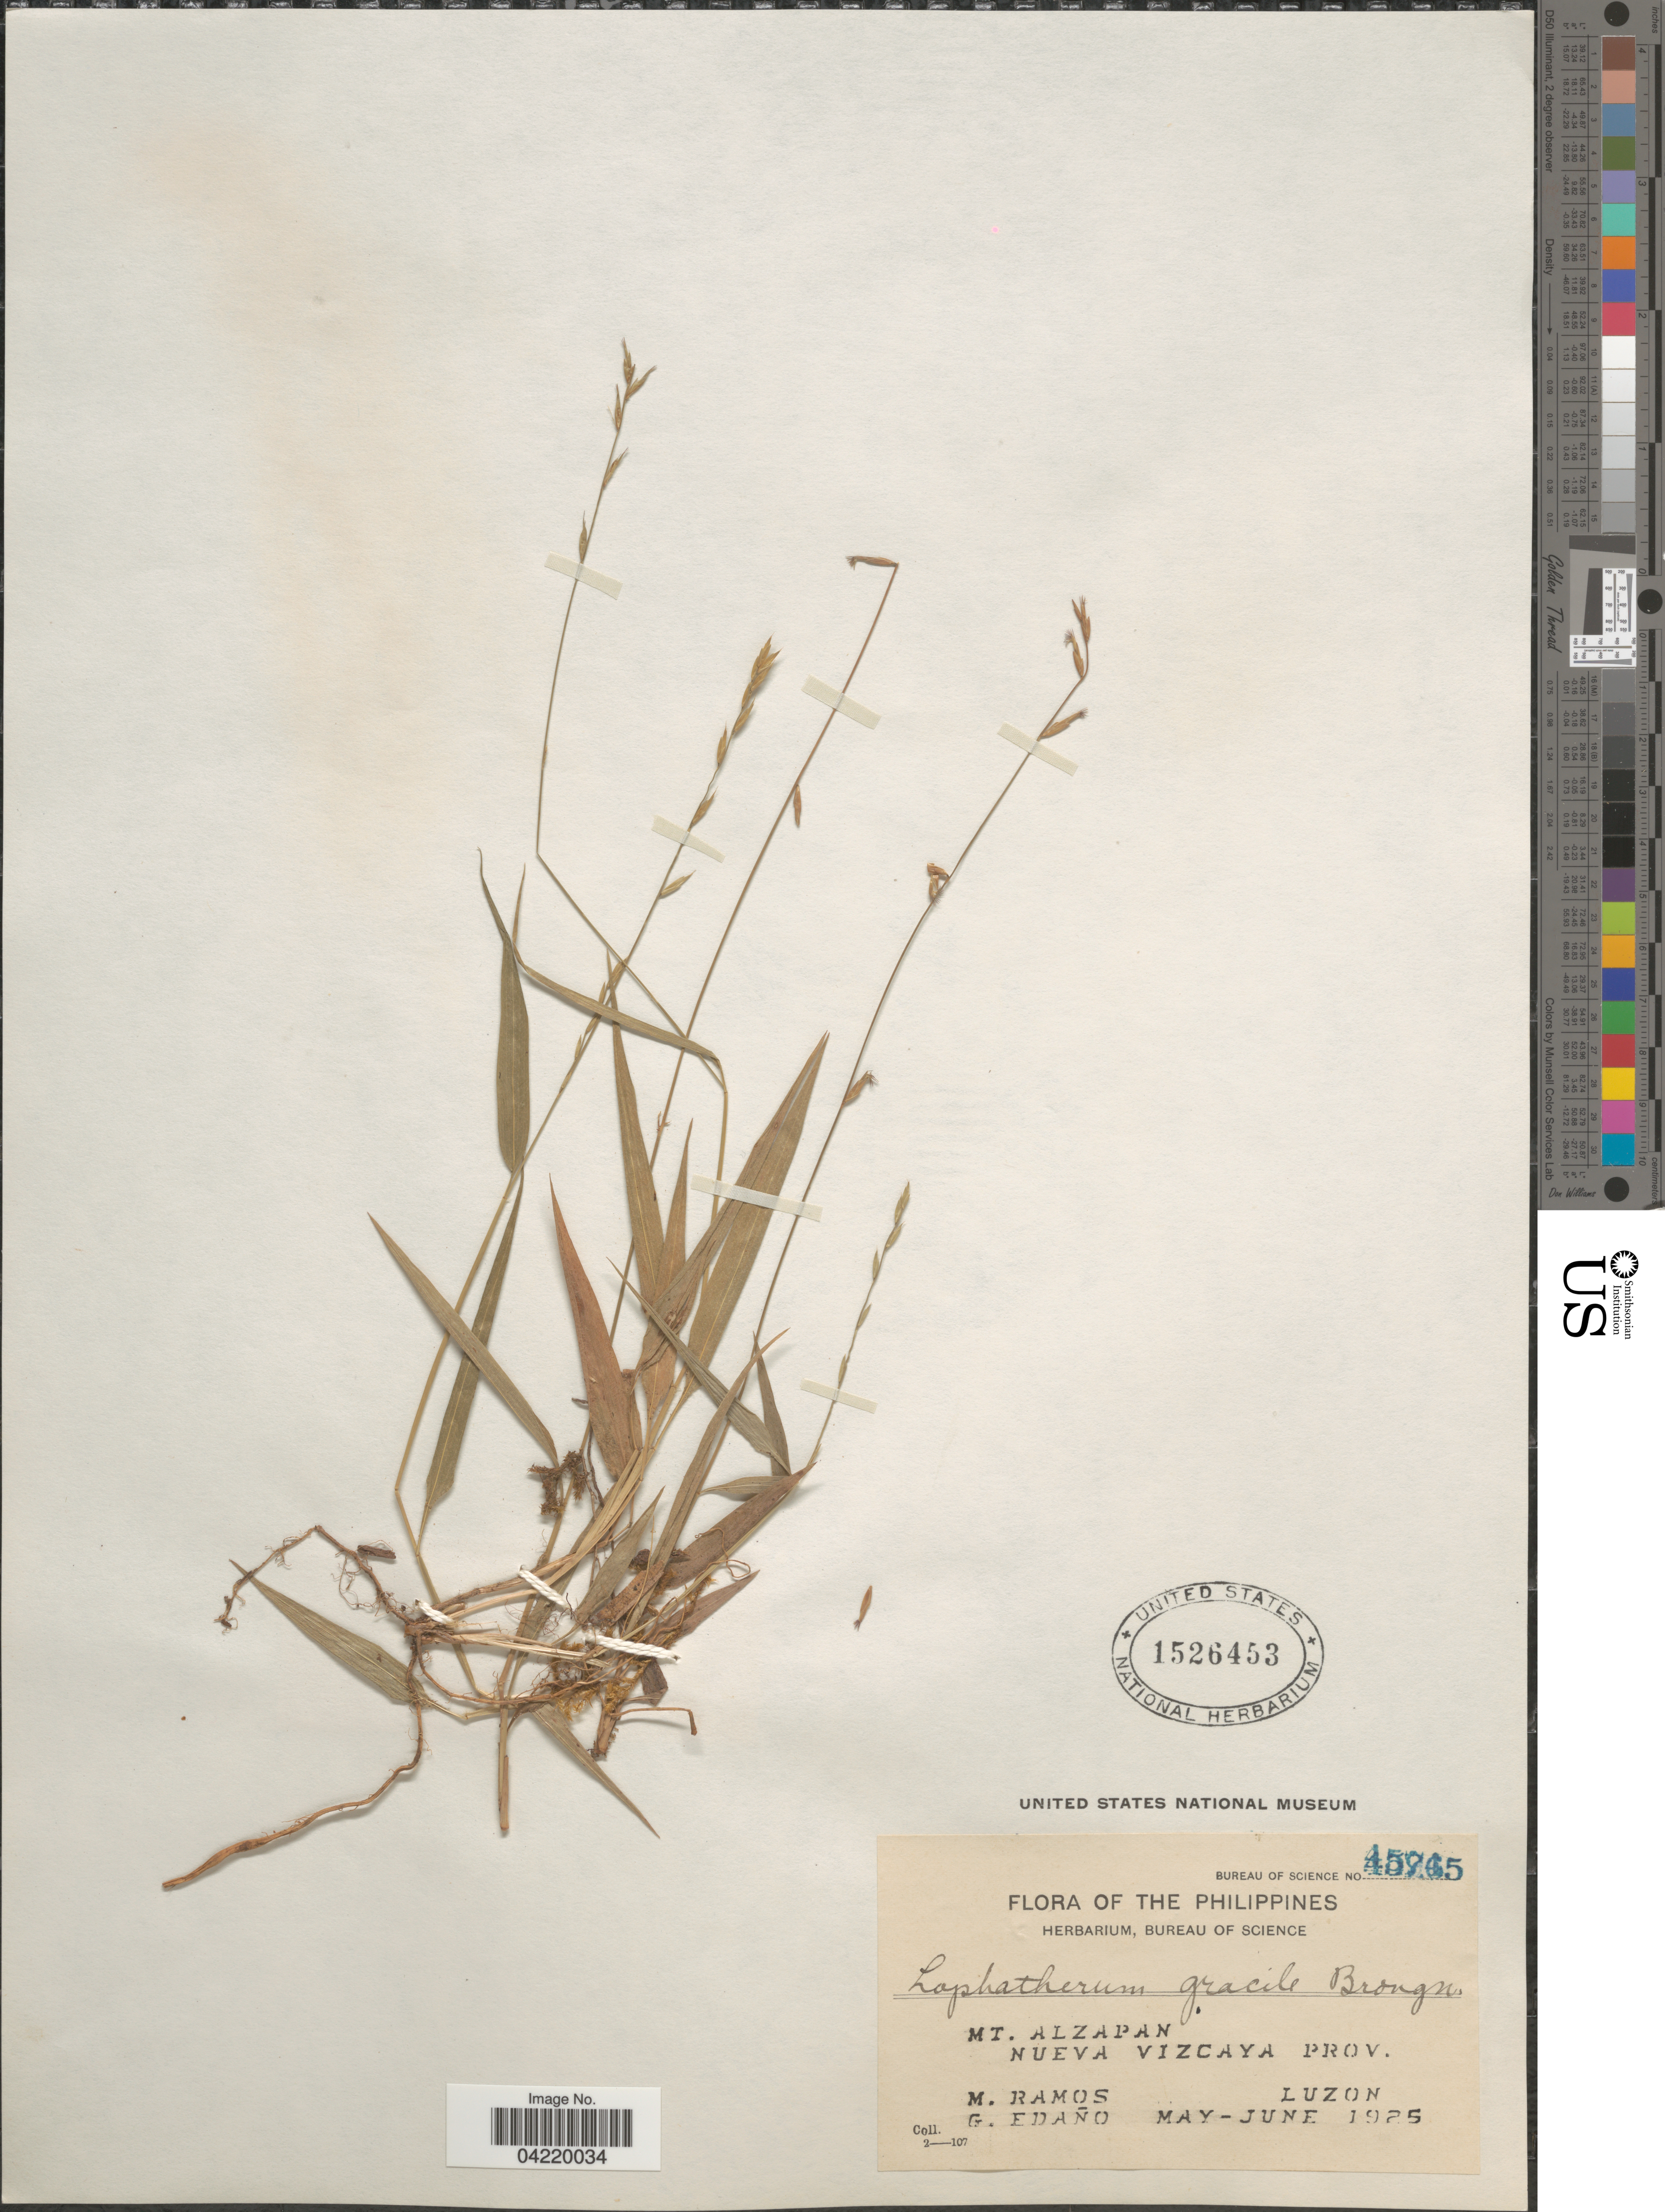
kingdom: Plantae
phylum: Tracheophyta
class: Liliopsida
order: Poales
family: Poaceae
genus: Lophatherum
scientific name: Lophatherum gracile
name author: Brongn.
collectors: M. Ramos & G. Edaño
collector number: Bureau of Science 45245*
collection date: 1925-05/1925-06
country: Philippines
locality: Mt. Alzapan, Nueva Vizcaya Prov., Luzon.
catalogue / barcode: US 1526453